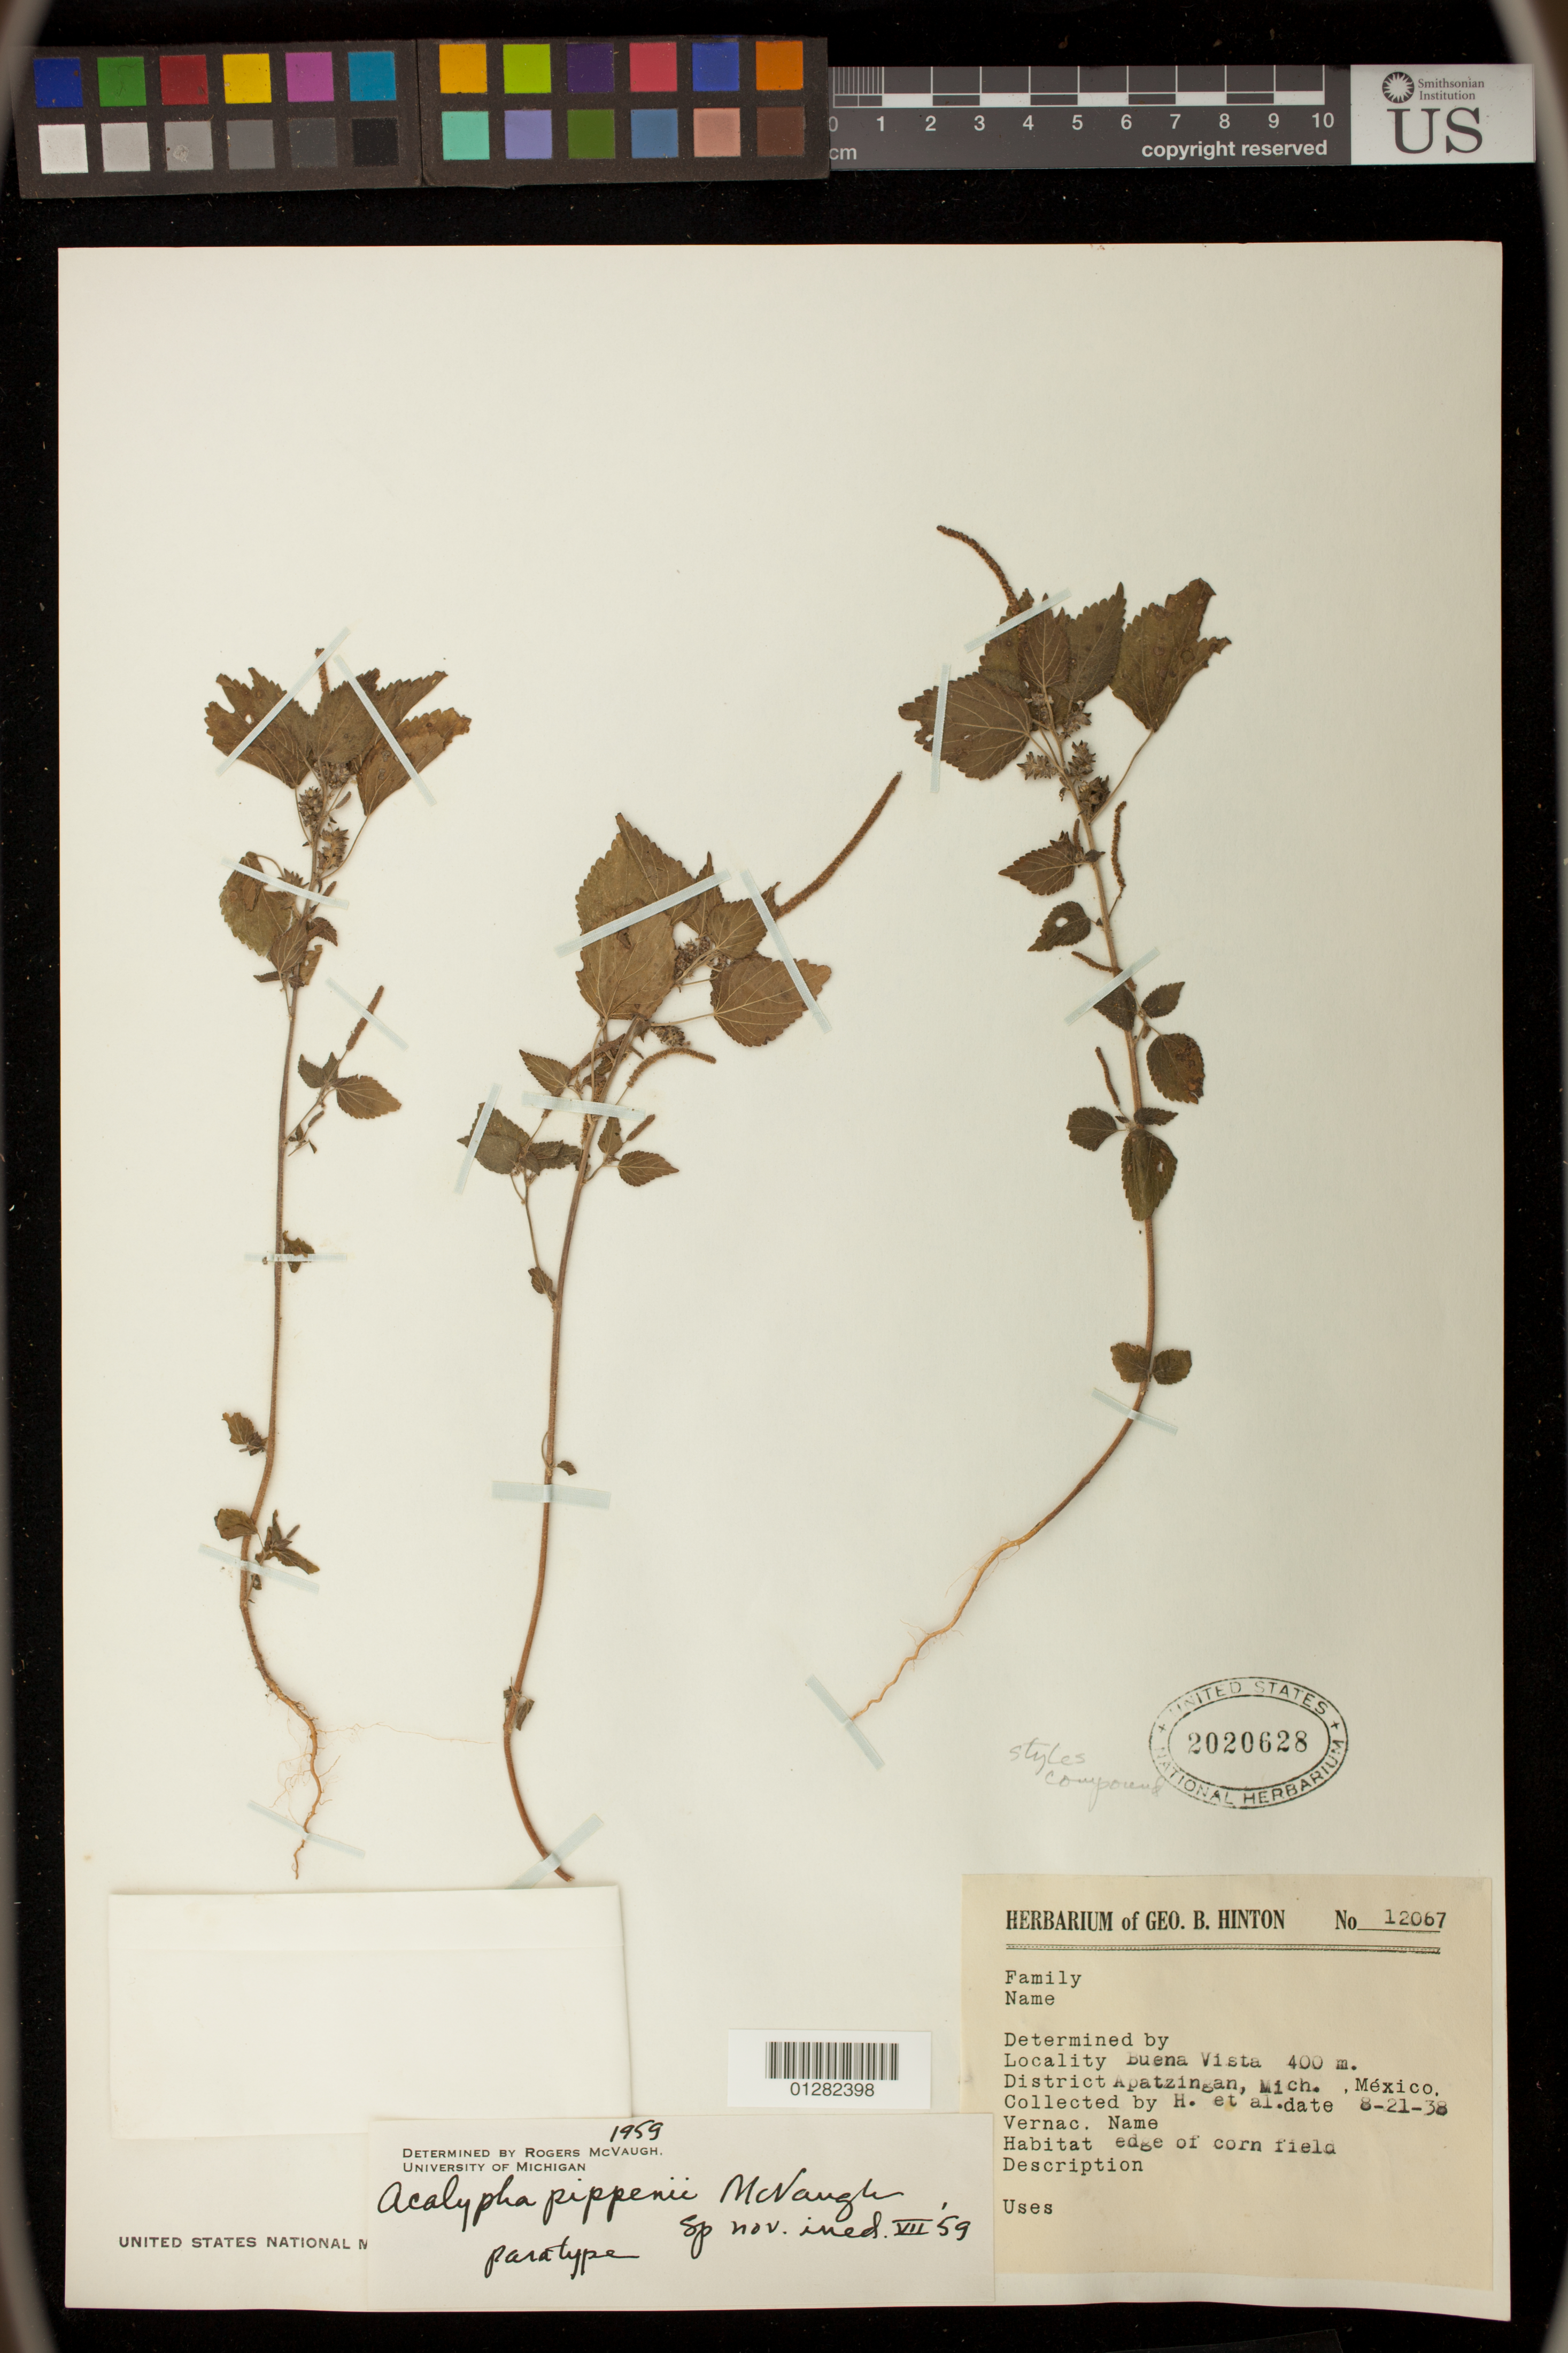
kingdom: Plantae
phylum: Tracheophyta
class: Magnoliopsida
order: Malpighiales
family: Euphorbiaceae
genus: Acalypha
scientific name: Acalypha pippenii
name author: McVaugh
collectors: G. B. Hinton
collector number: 12067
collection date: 1938-08-21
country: Mexico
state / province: Michoacán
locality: Buena Vista, Apatzinga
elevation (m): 400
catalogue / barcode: US 2020628